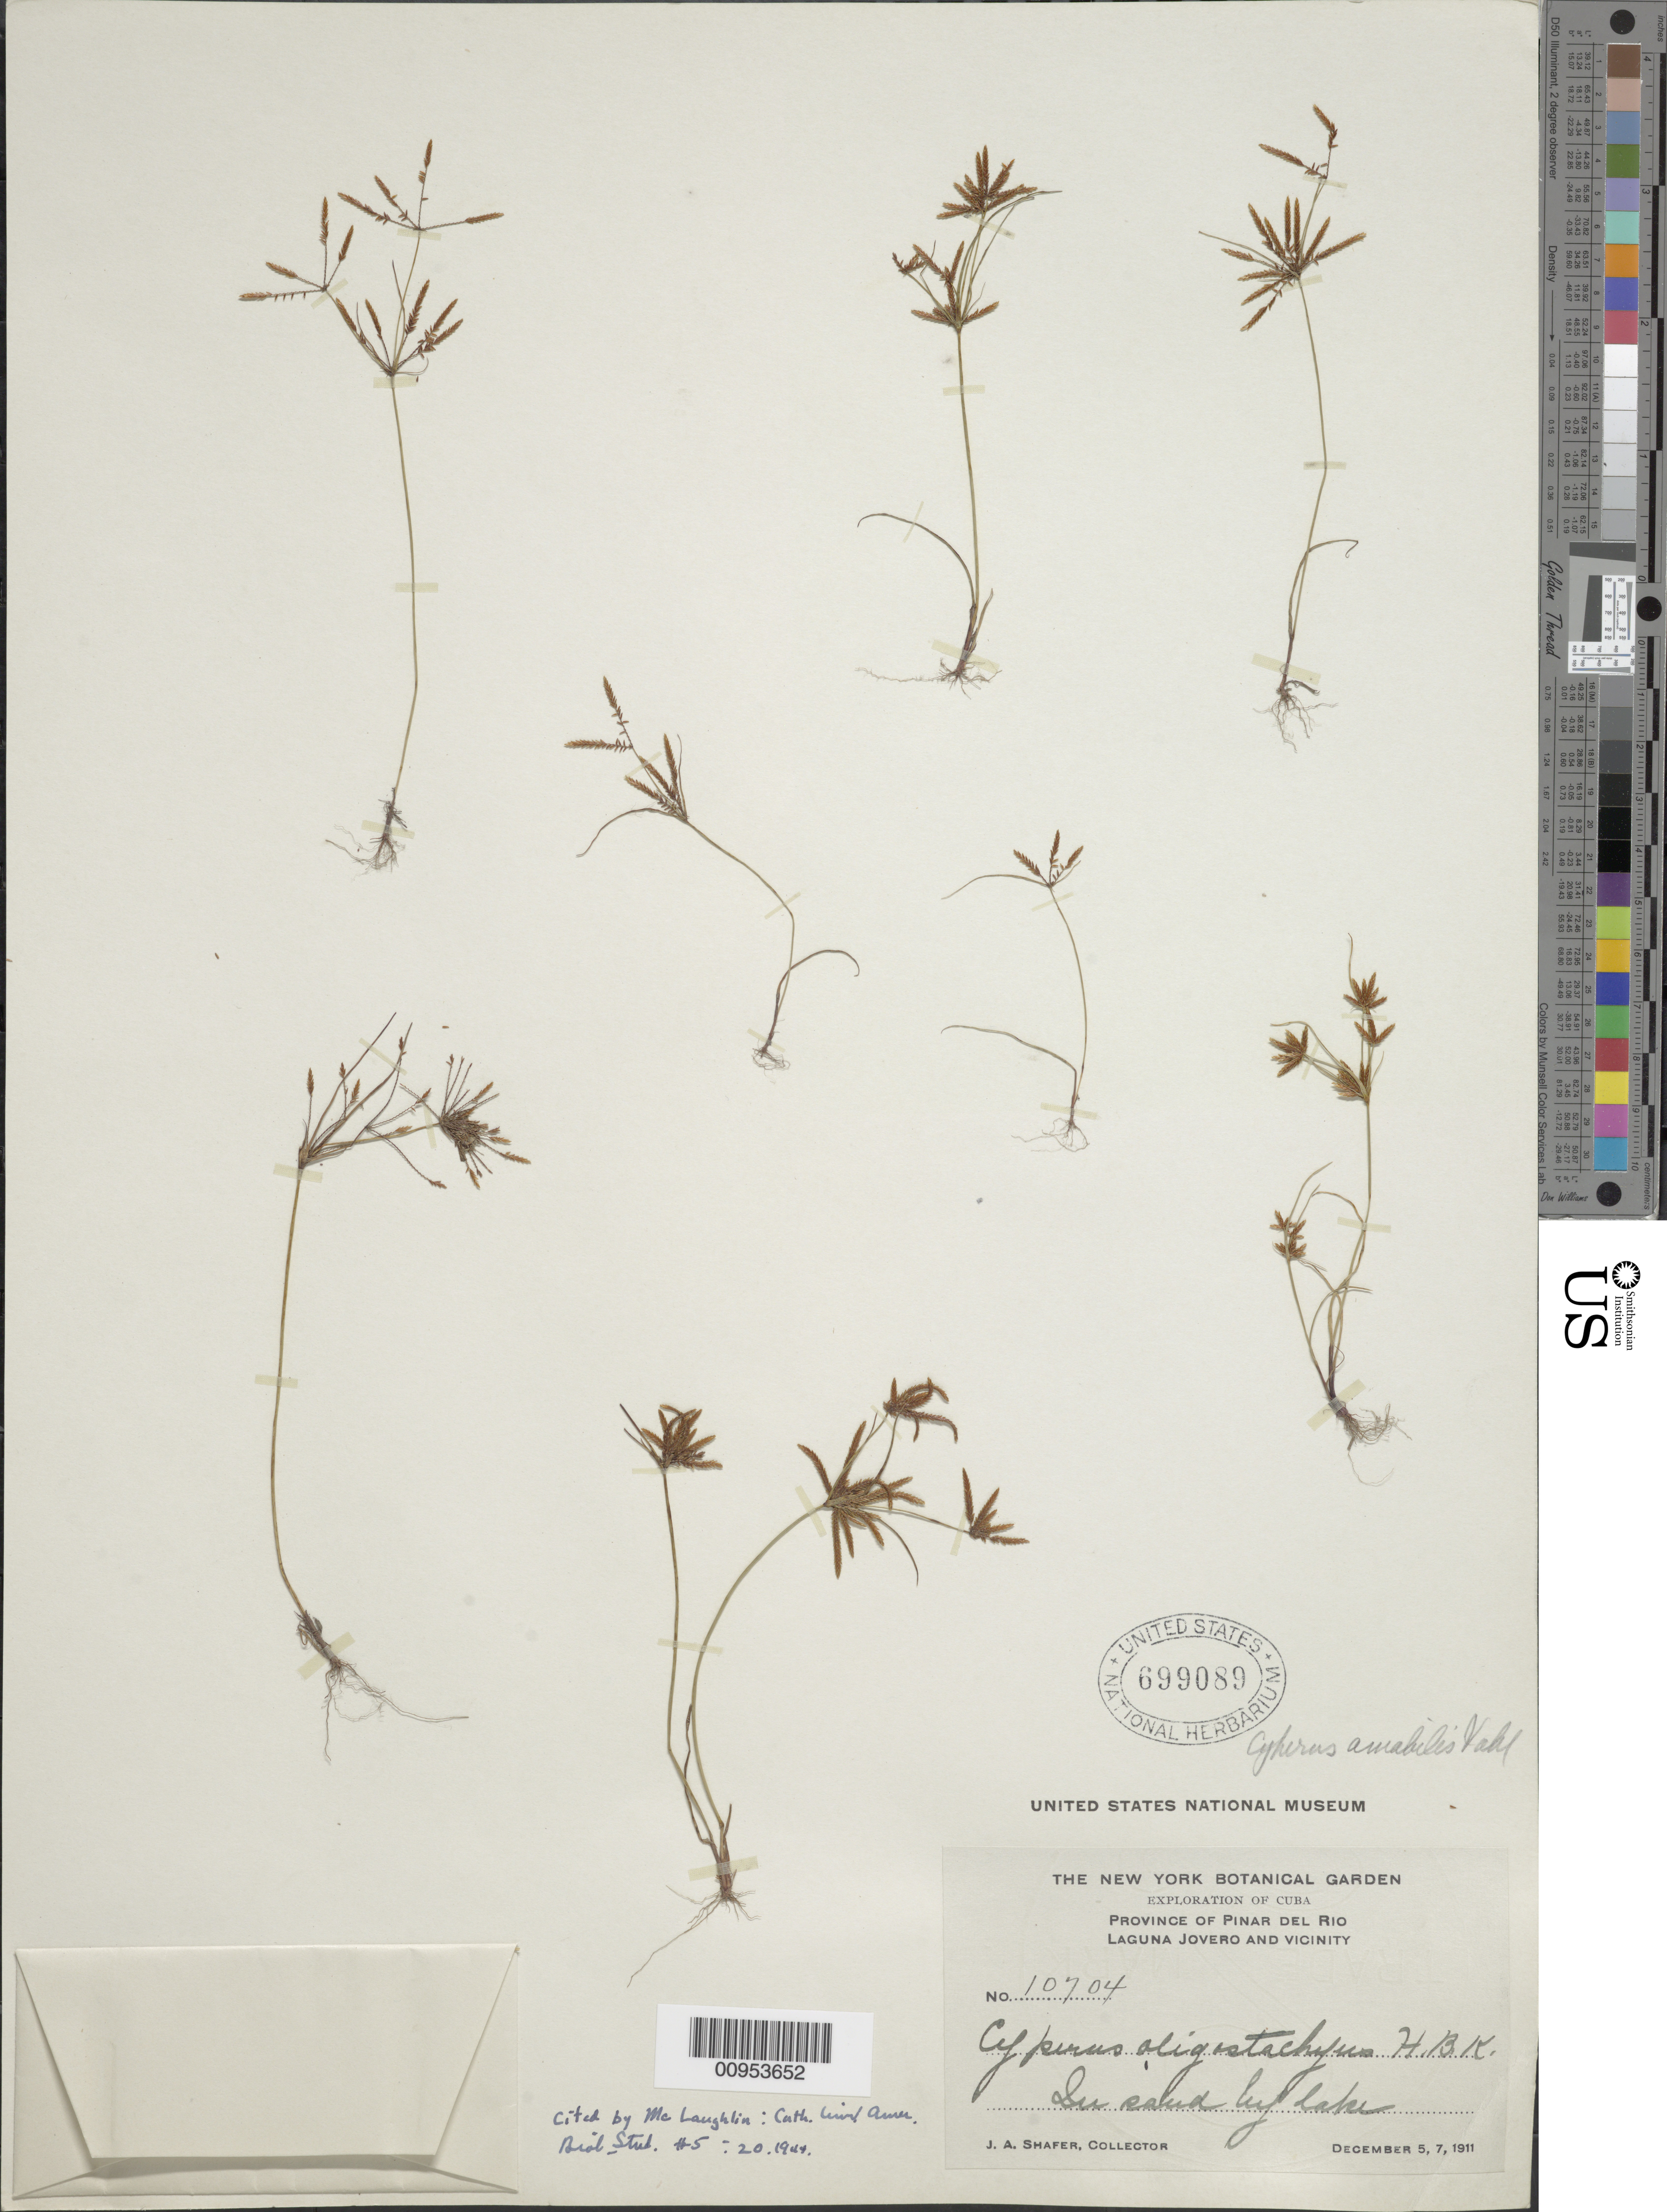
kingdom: Plantae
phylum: Tracheophyta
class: Liliopsida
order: Poales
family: Cyperaceae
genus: Cyperus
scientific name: Cyperus amabilis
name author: Vahl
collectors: J. A. Shafer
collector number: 10704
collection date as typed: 05 Dec 1911 to 07 Dec 1911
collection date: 1911-12-05/1911-12-07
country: Cuba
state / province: Pinar del Rio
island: Cuba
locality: Laguna Jovero and vicinity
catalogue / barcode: US 699089